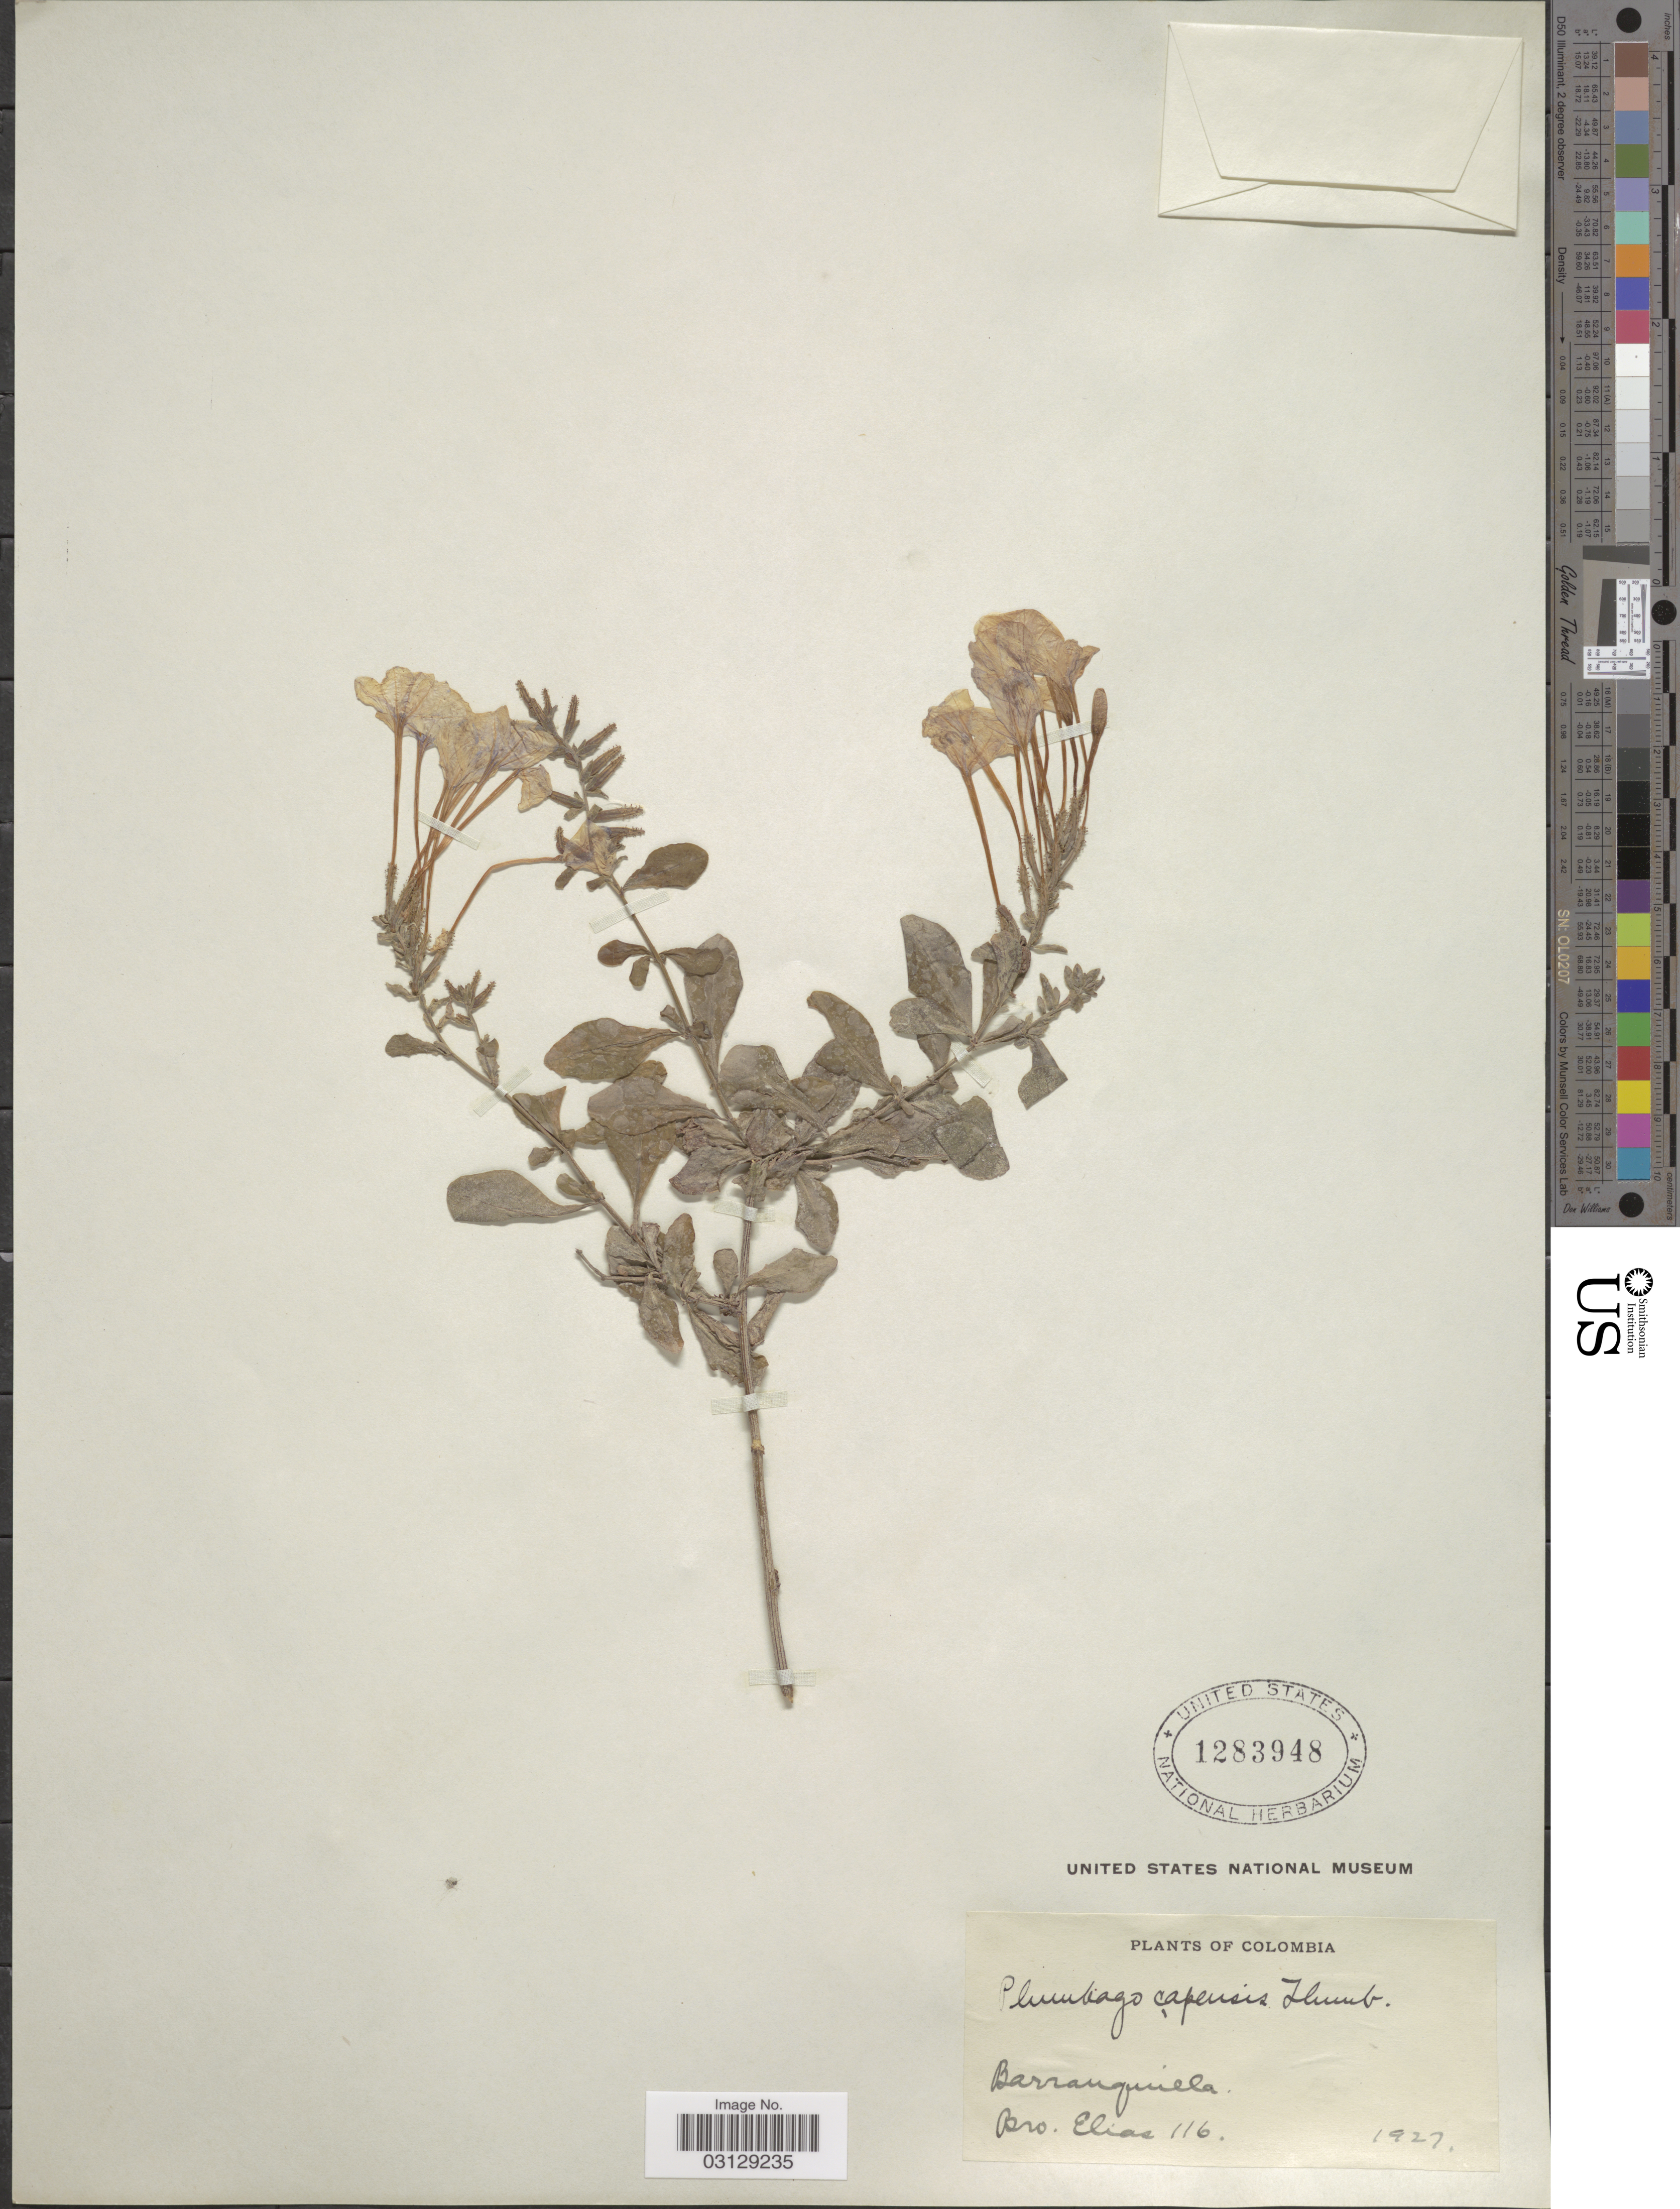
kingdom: Plantae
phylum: Tracheophyta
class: Magnoliopsida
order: Caryophyllales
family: Plumbaginaceae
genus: Plumbago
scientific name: Plumbago auriculata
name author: Lam.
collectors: Bro. Elias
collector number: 116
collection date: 1927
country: Colombia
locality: Barranquilla.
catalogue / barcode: US 1283948